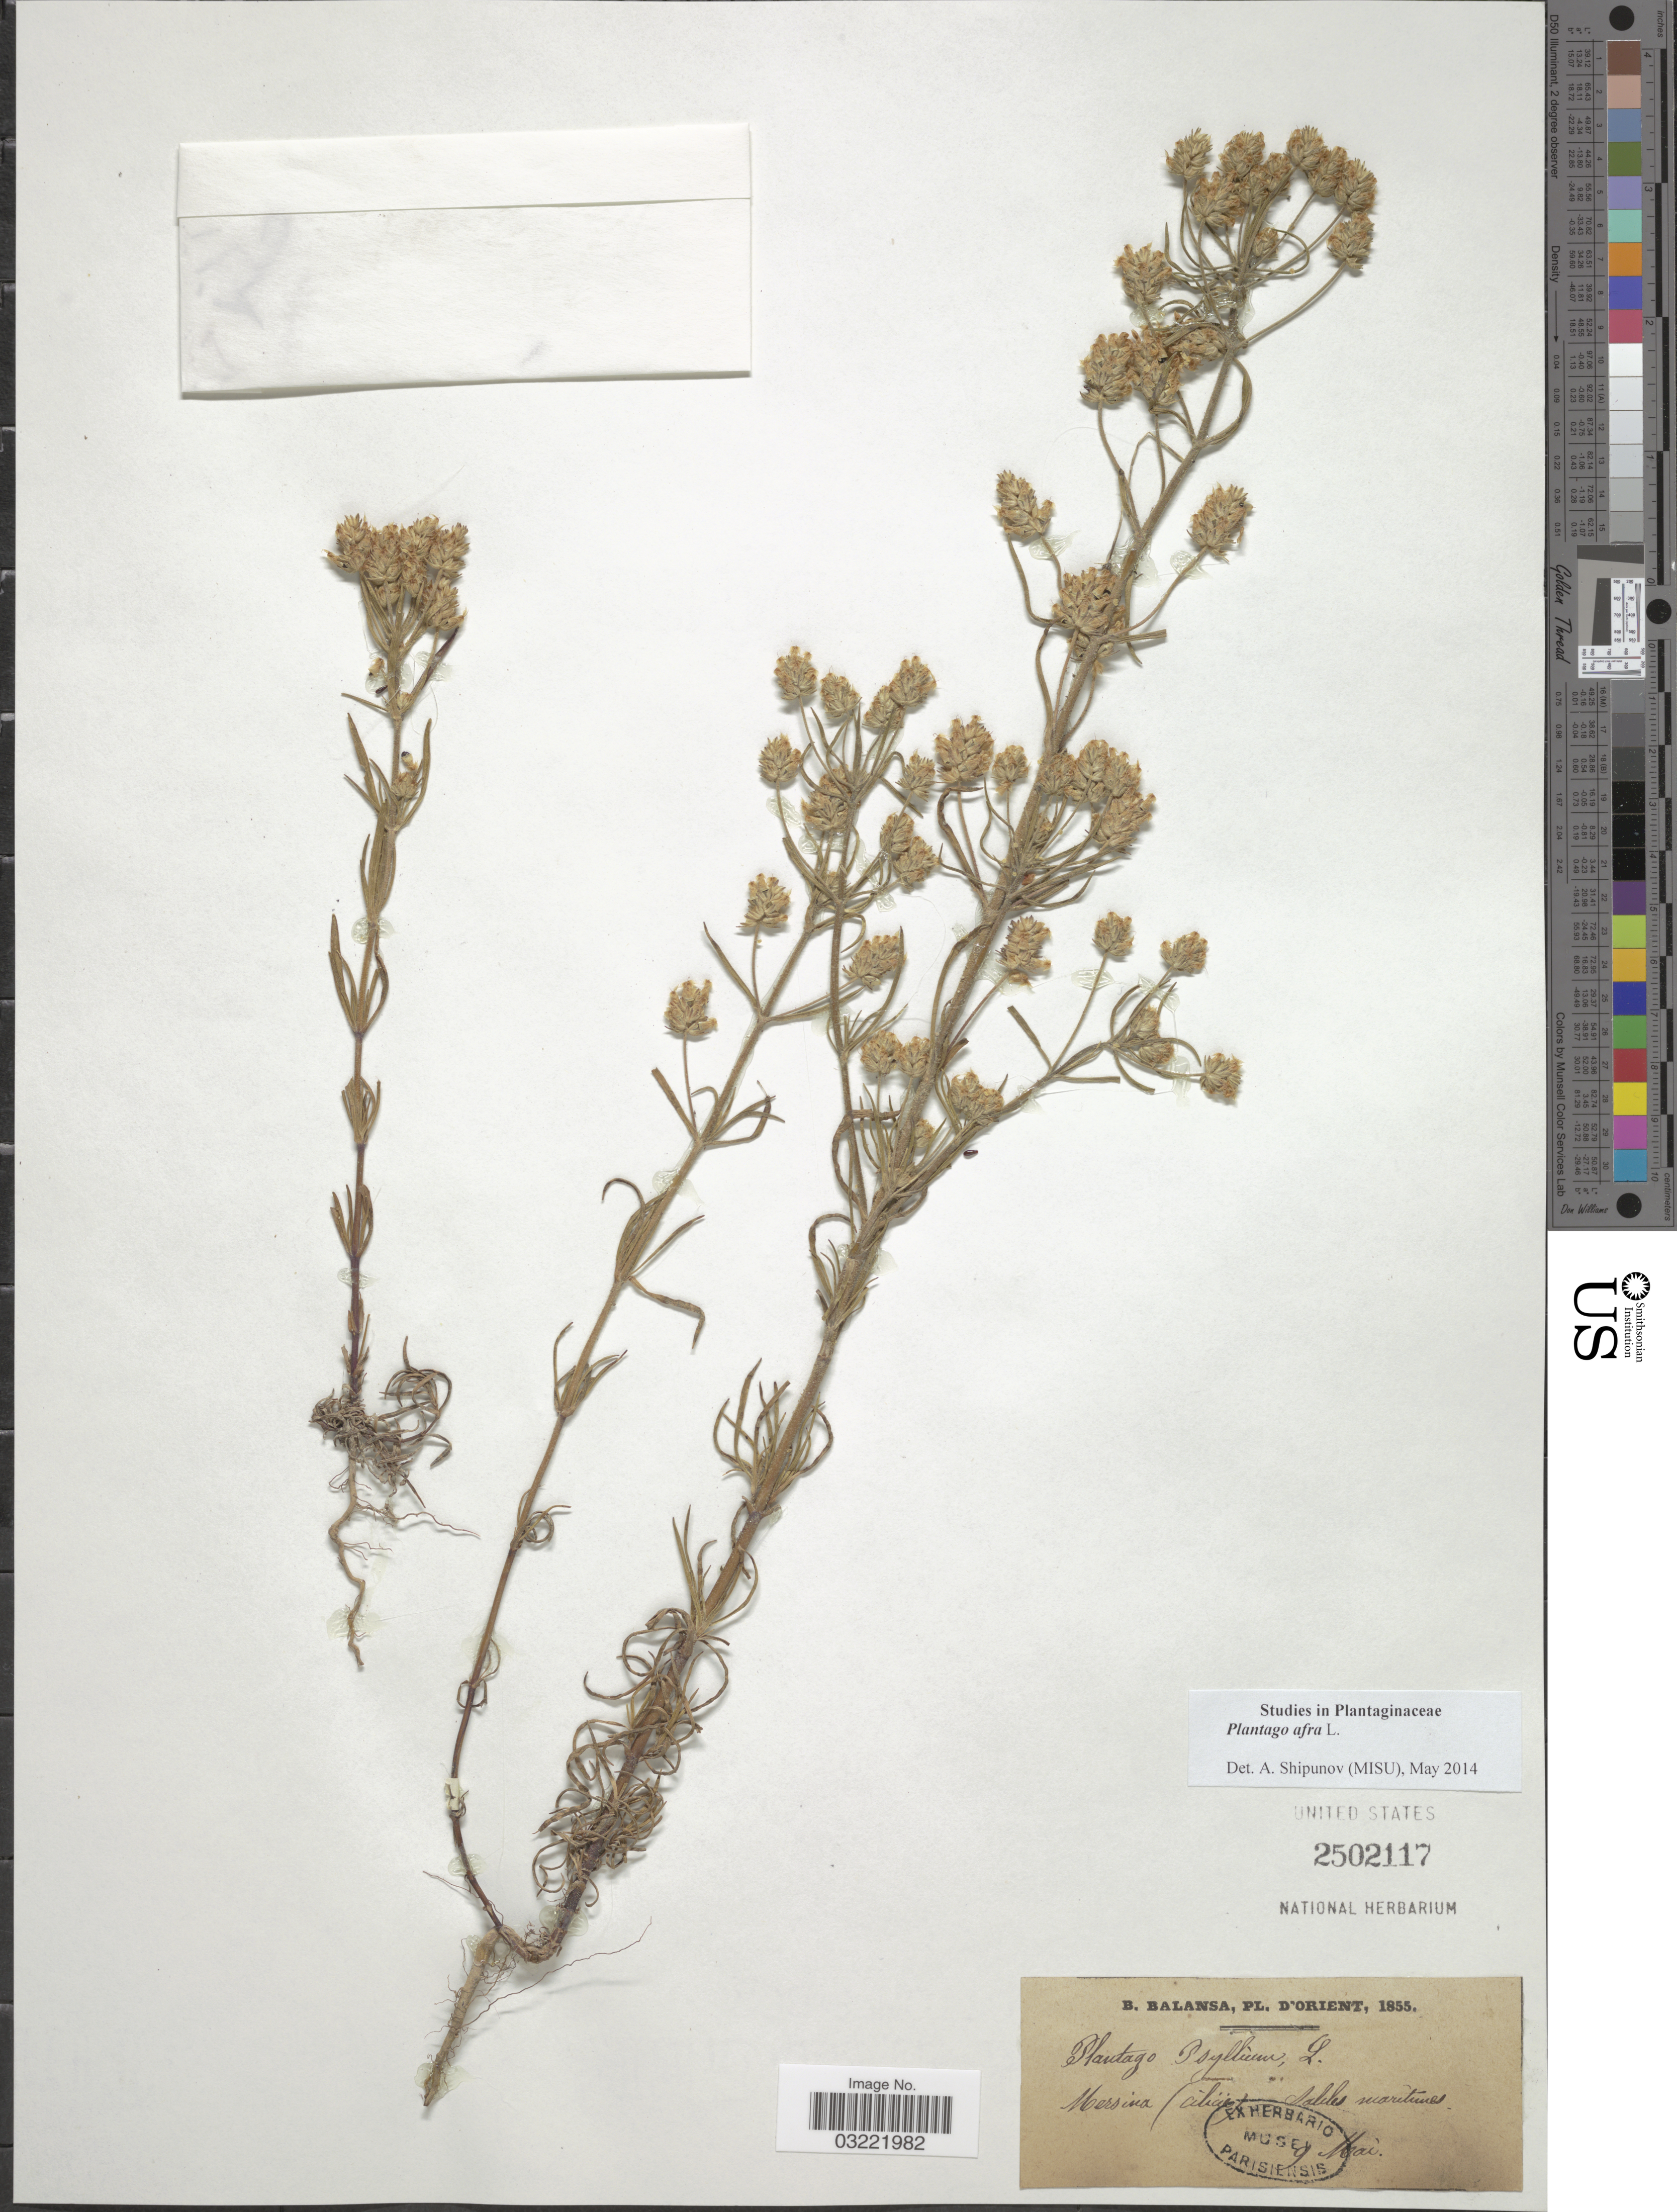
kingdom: Plantae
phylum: Tracheophyta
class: Magnoliopsida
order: Lamiales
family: Plantaginaceae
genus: Plantago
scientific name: Plantago afra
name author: L.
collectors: B. Balansa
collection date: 1855-05-09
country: Turkey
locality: Orient. Mersina (cilicie). Sables maritimes.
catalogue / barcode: US 2502117